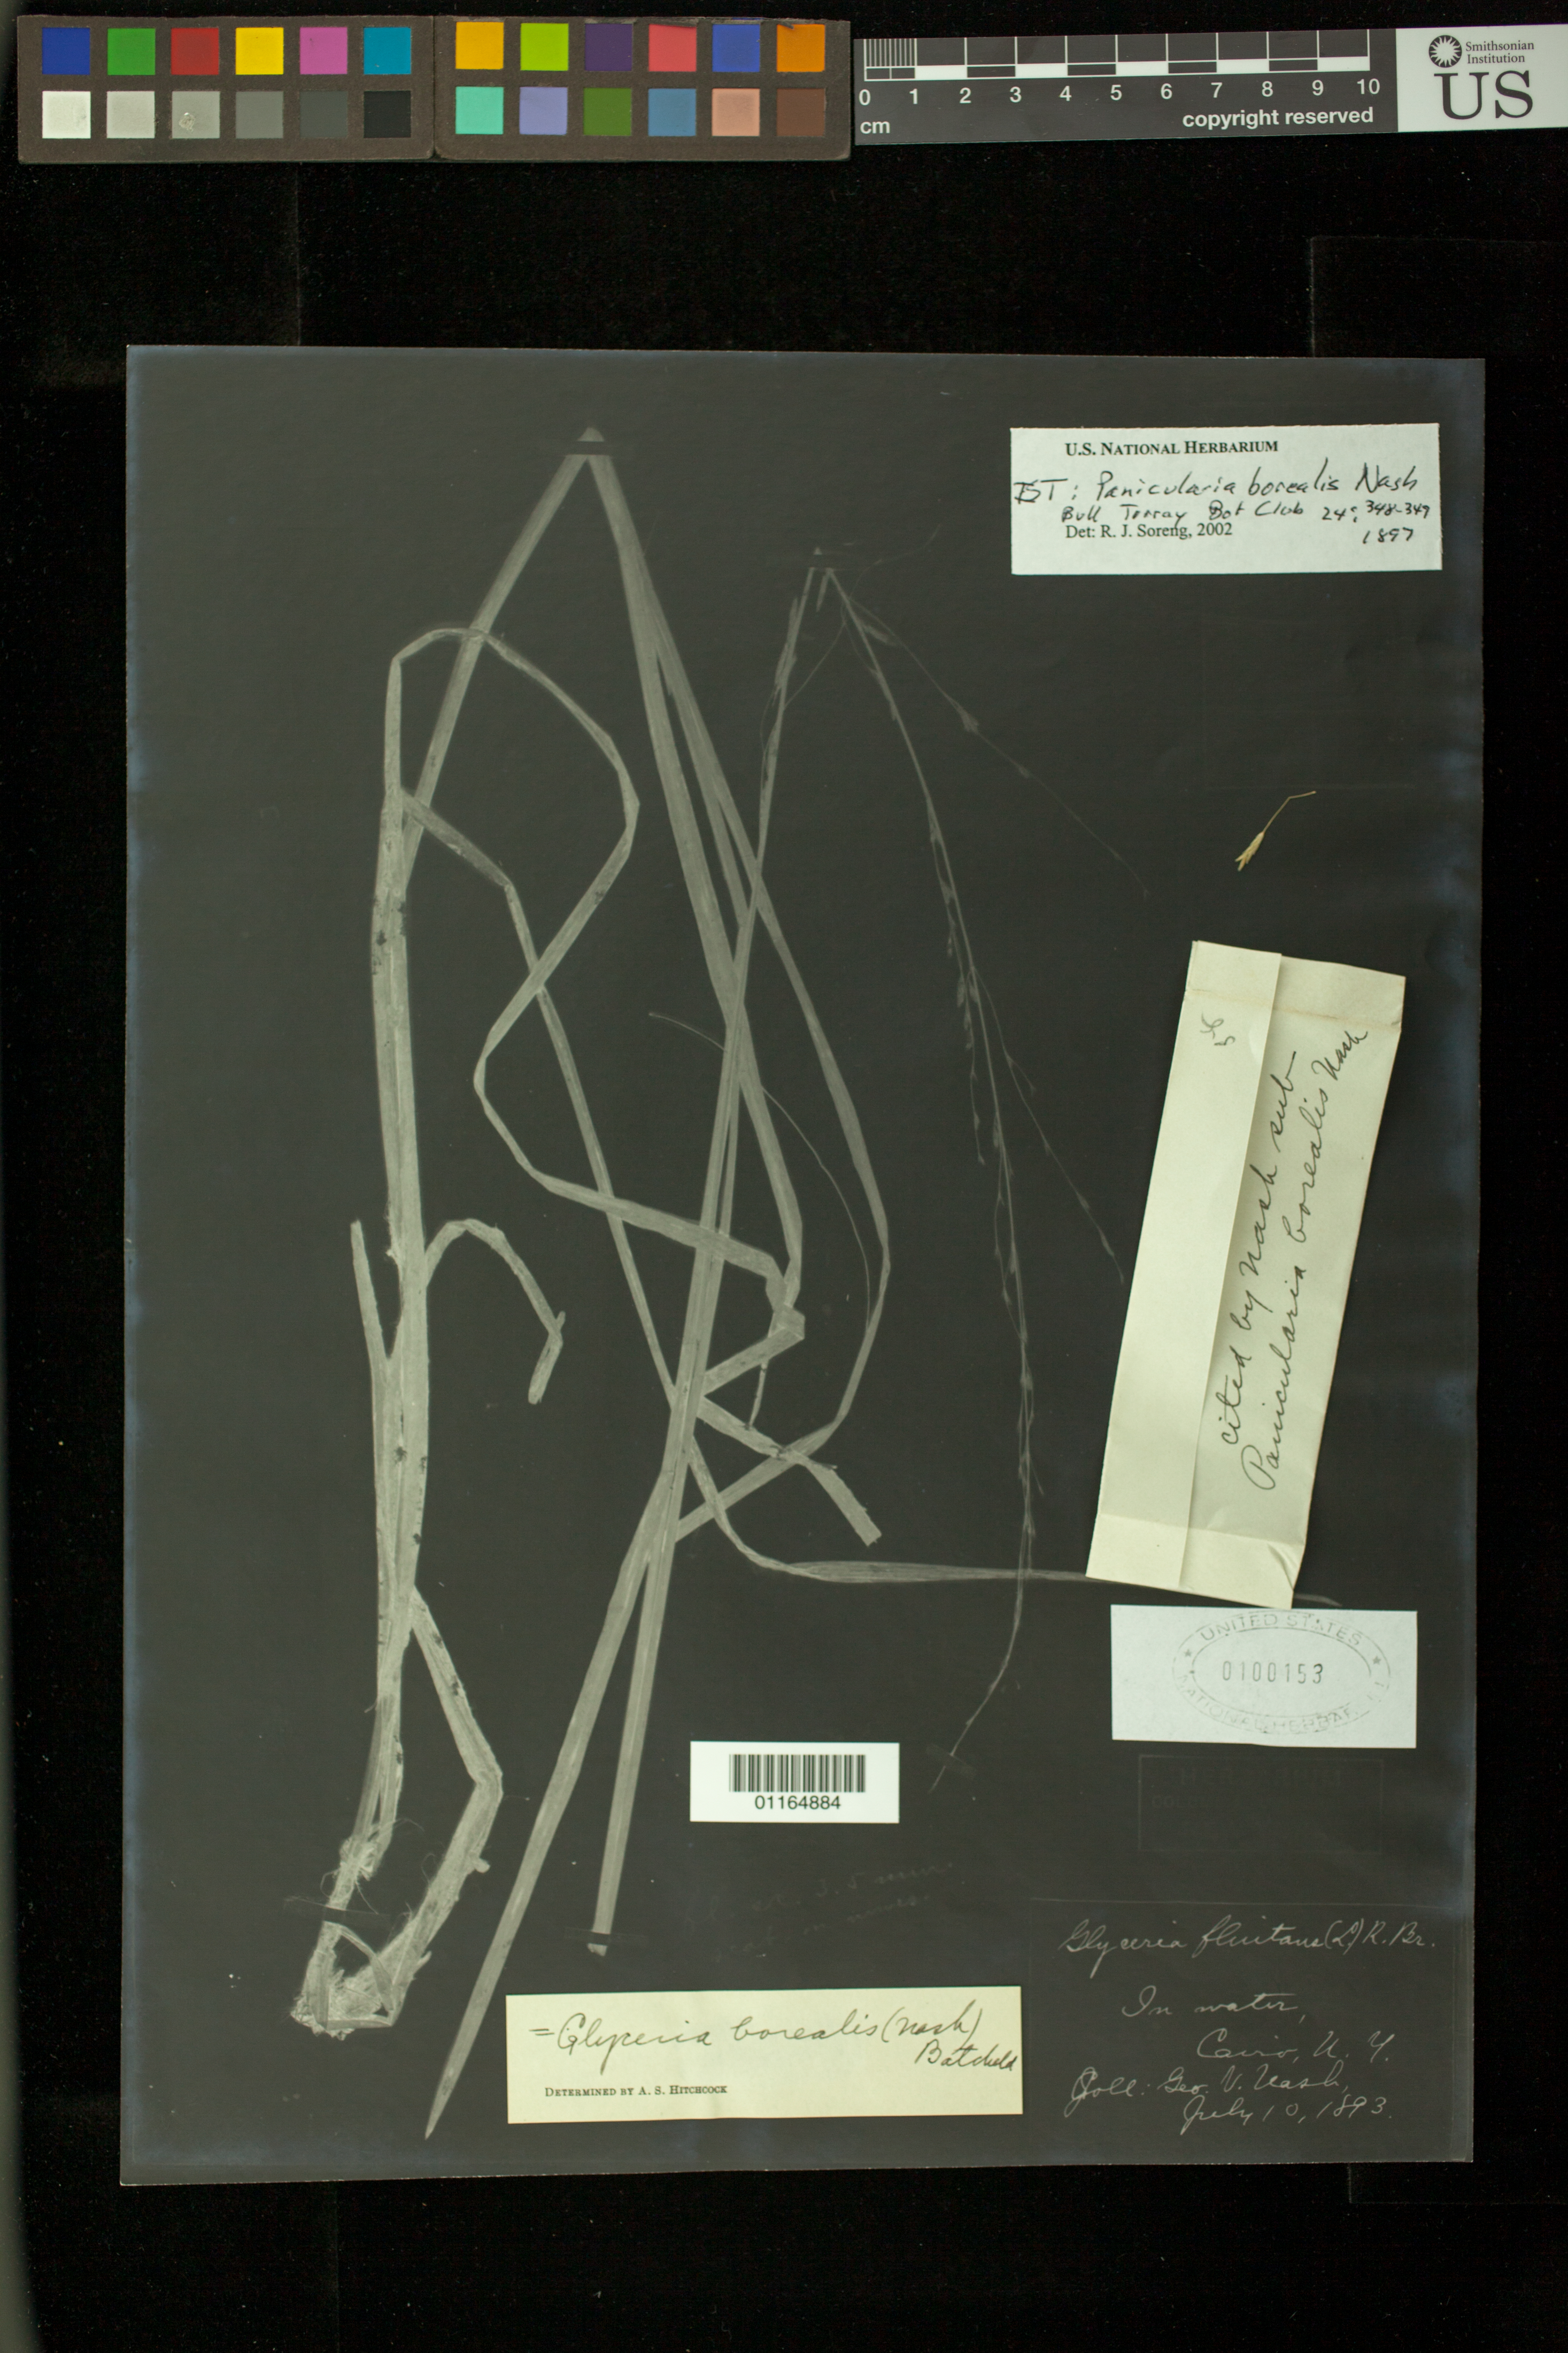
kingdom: Plantae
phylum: Tracheophyta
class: Liliopsida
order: Poales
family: Poaceae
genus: Panicularia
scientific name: Panicularia borealis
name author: Nash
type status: Isosyntype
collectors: G. V. Nash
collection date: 1893-07-10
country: United States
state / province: New York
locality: Cairo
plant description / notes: Photostat and fragmentary material of type specimen ex herb. Columbia College (NY)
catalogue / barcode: US 100153